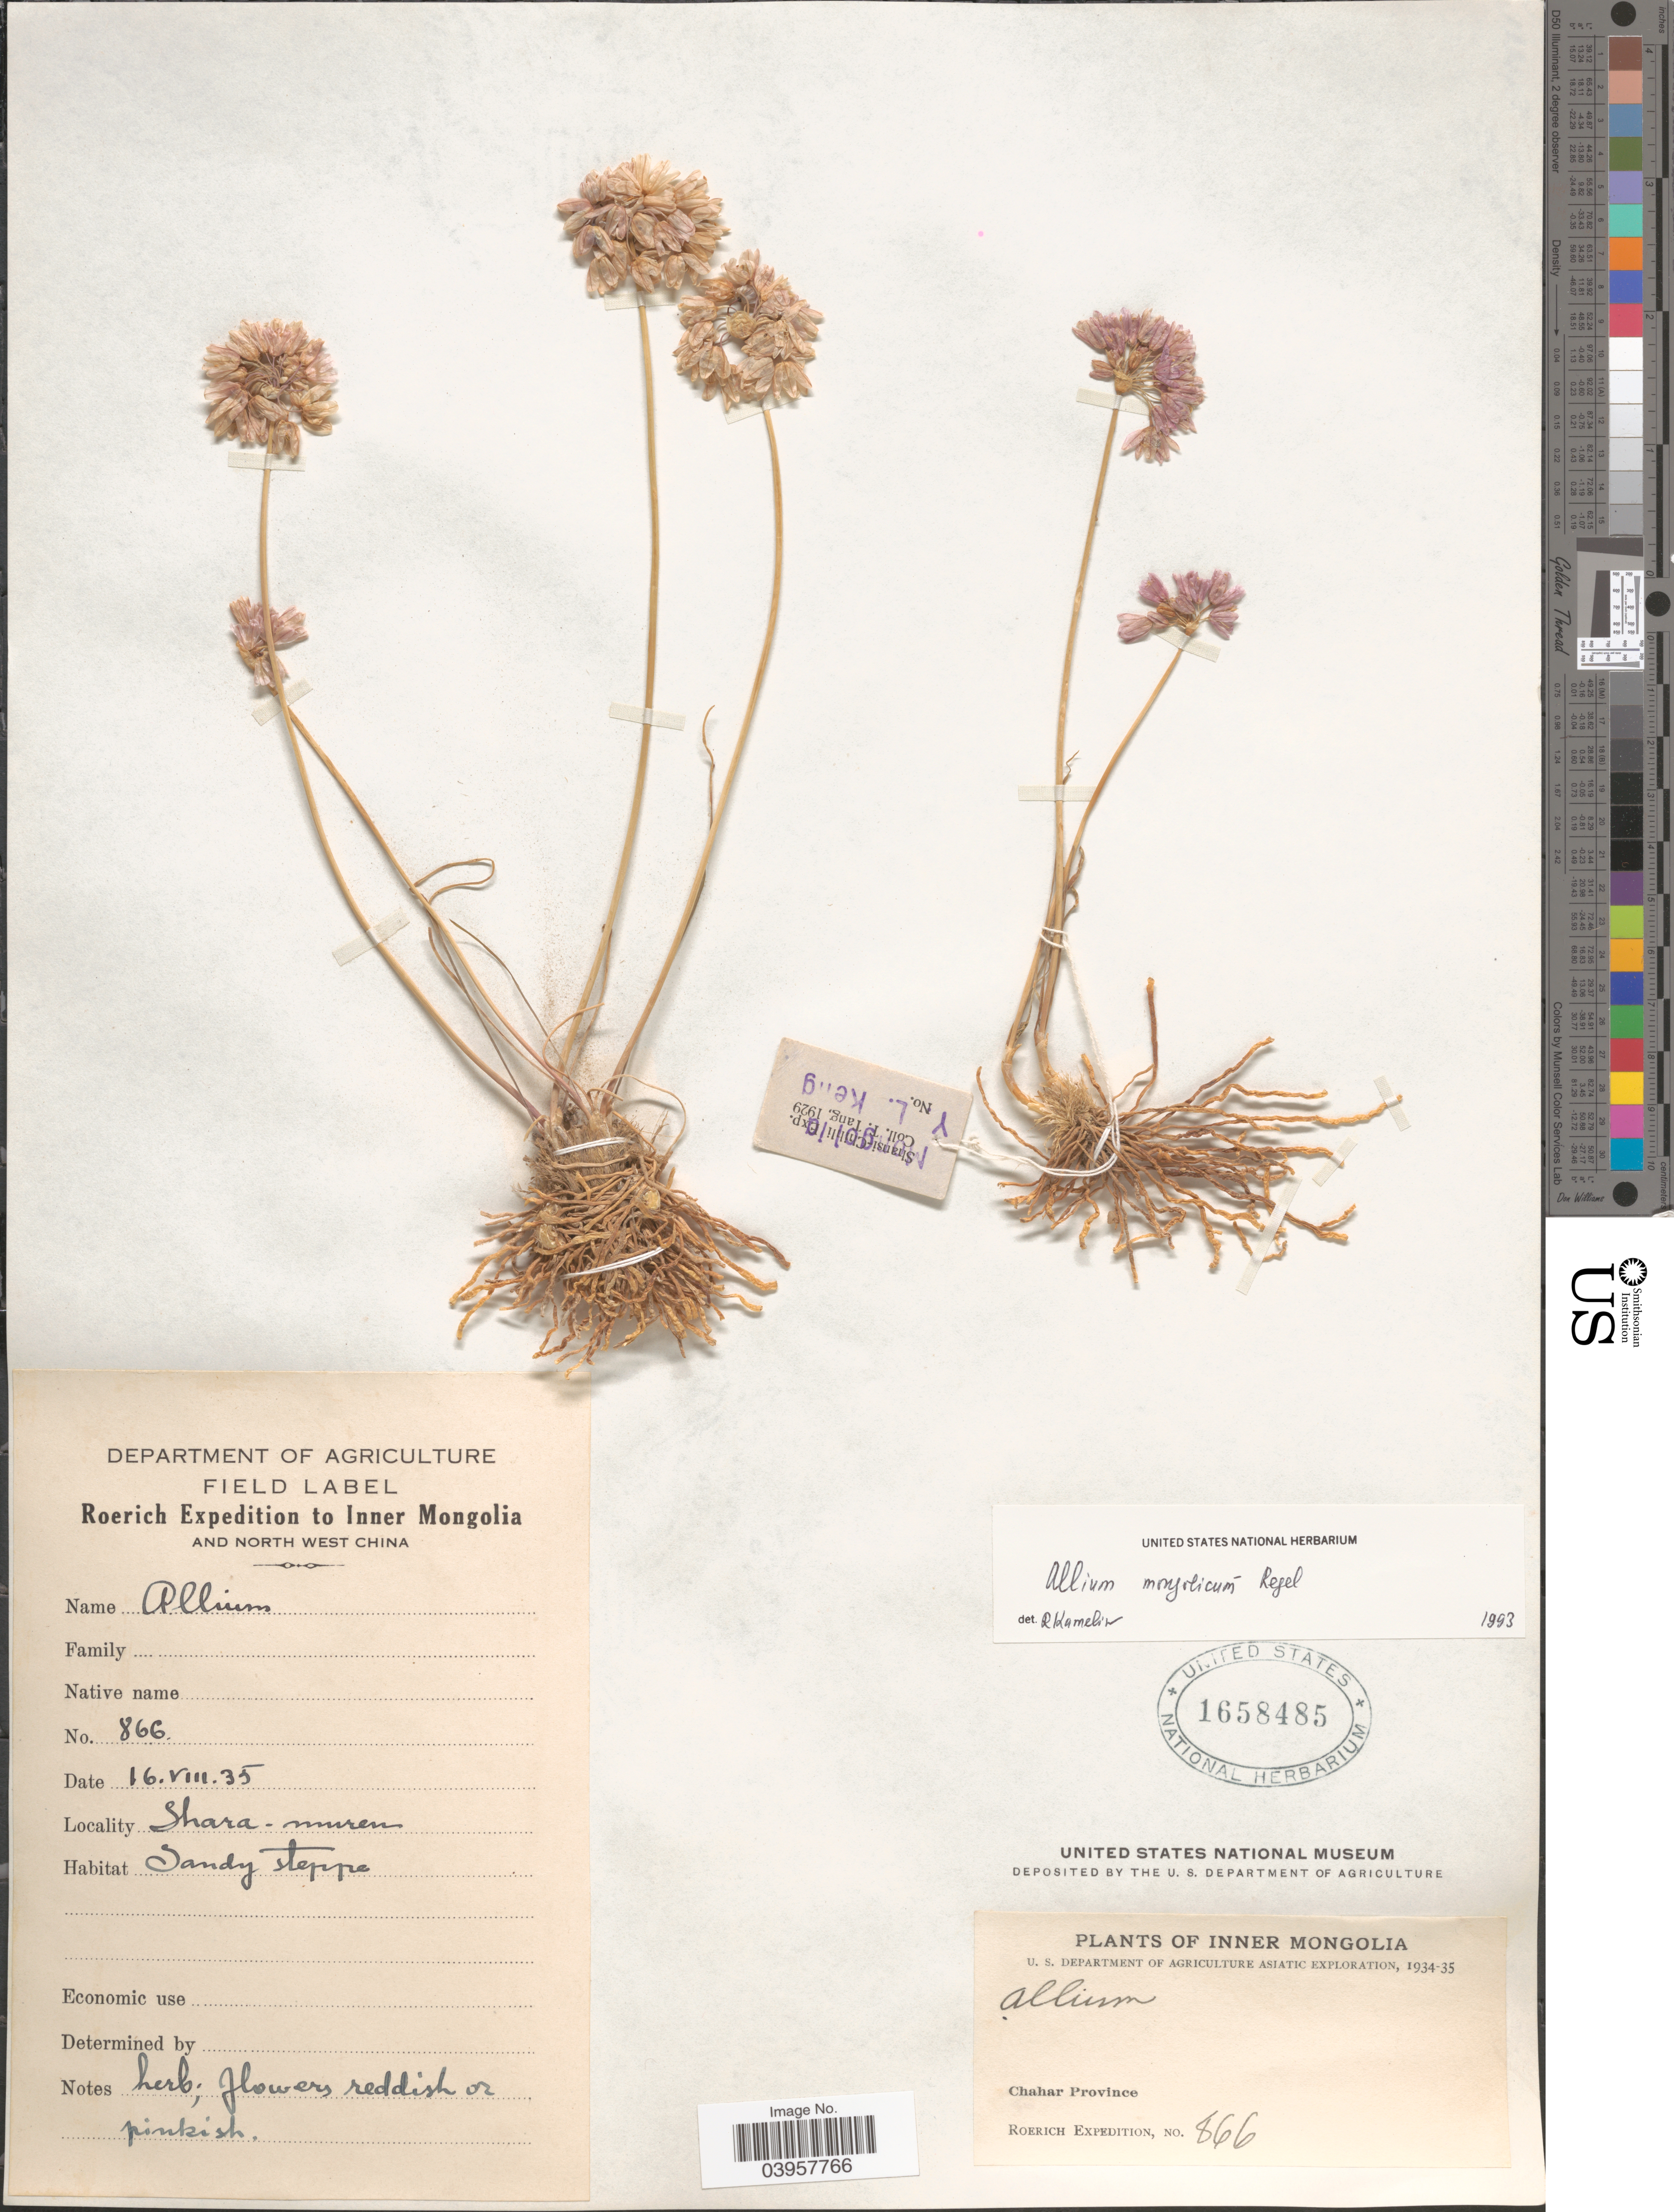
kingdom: Plantae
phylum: Tracheophyta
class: Liliopsida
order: Asparagales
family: Amaryllidaceae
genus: Allium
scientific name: Allium mongolicum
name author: Regel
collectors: Roerich Expedition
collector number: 866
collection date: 1935-08-16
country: China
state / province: Nei Monggol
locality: Inner Mongolia and North West China. Shara-muren. Chahar Province.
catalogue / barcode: US 1658485